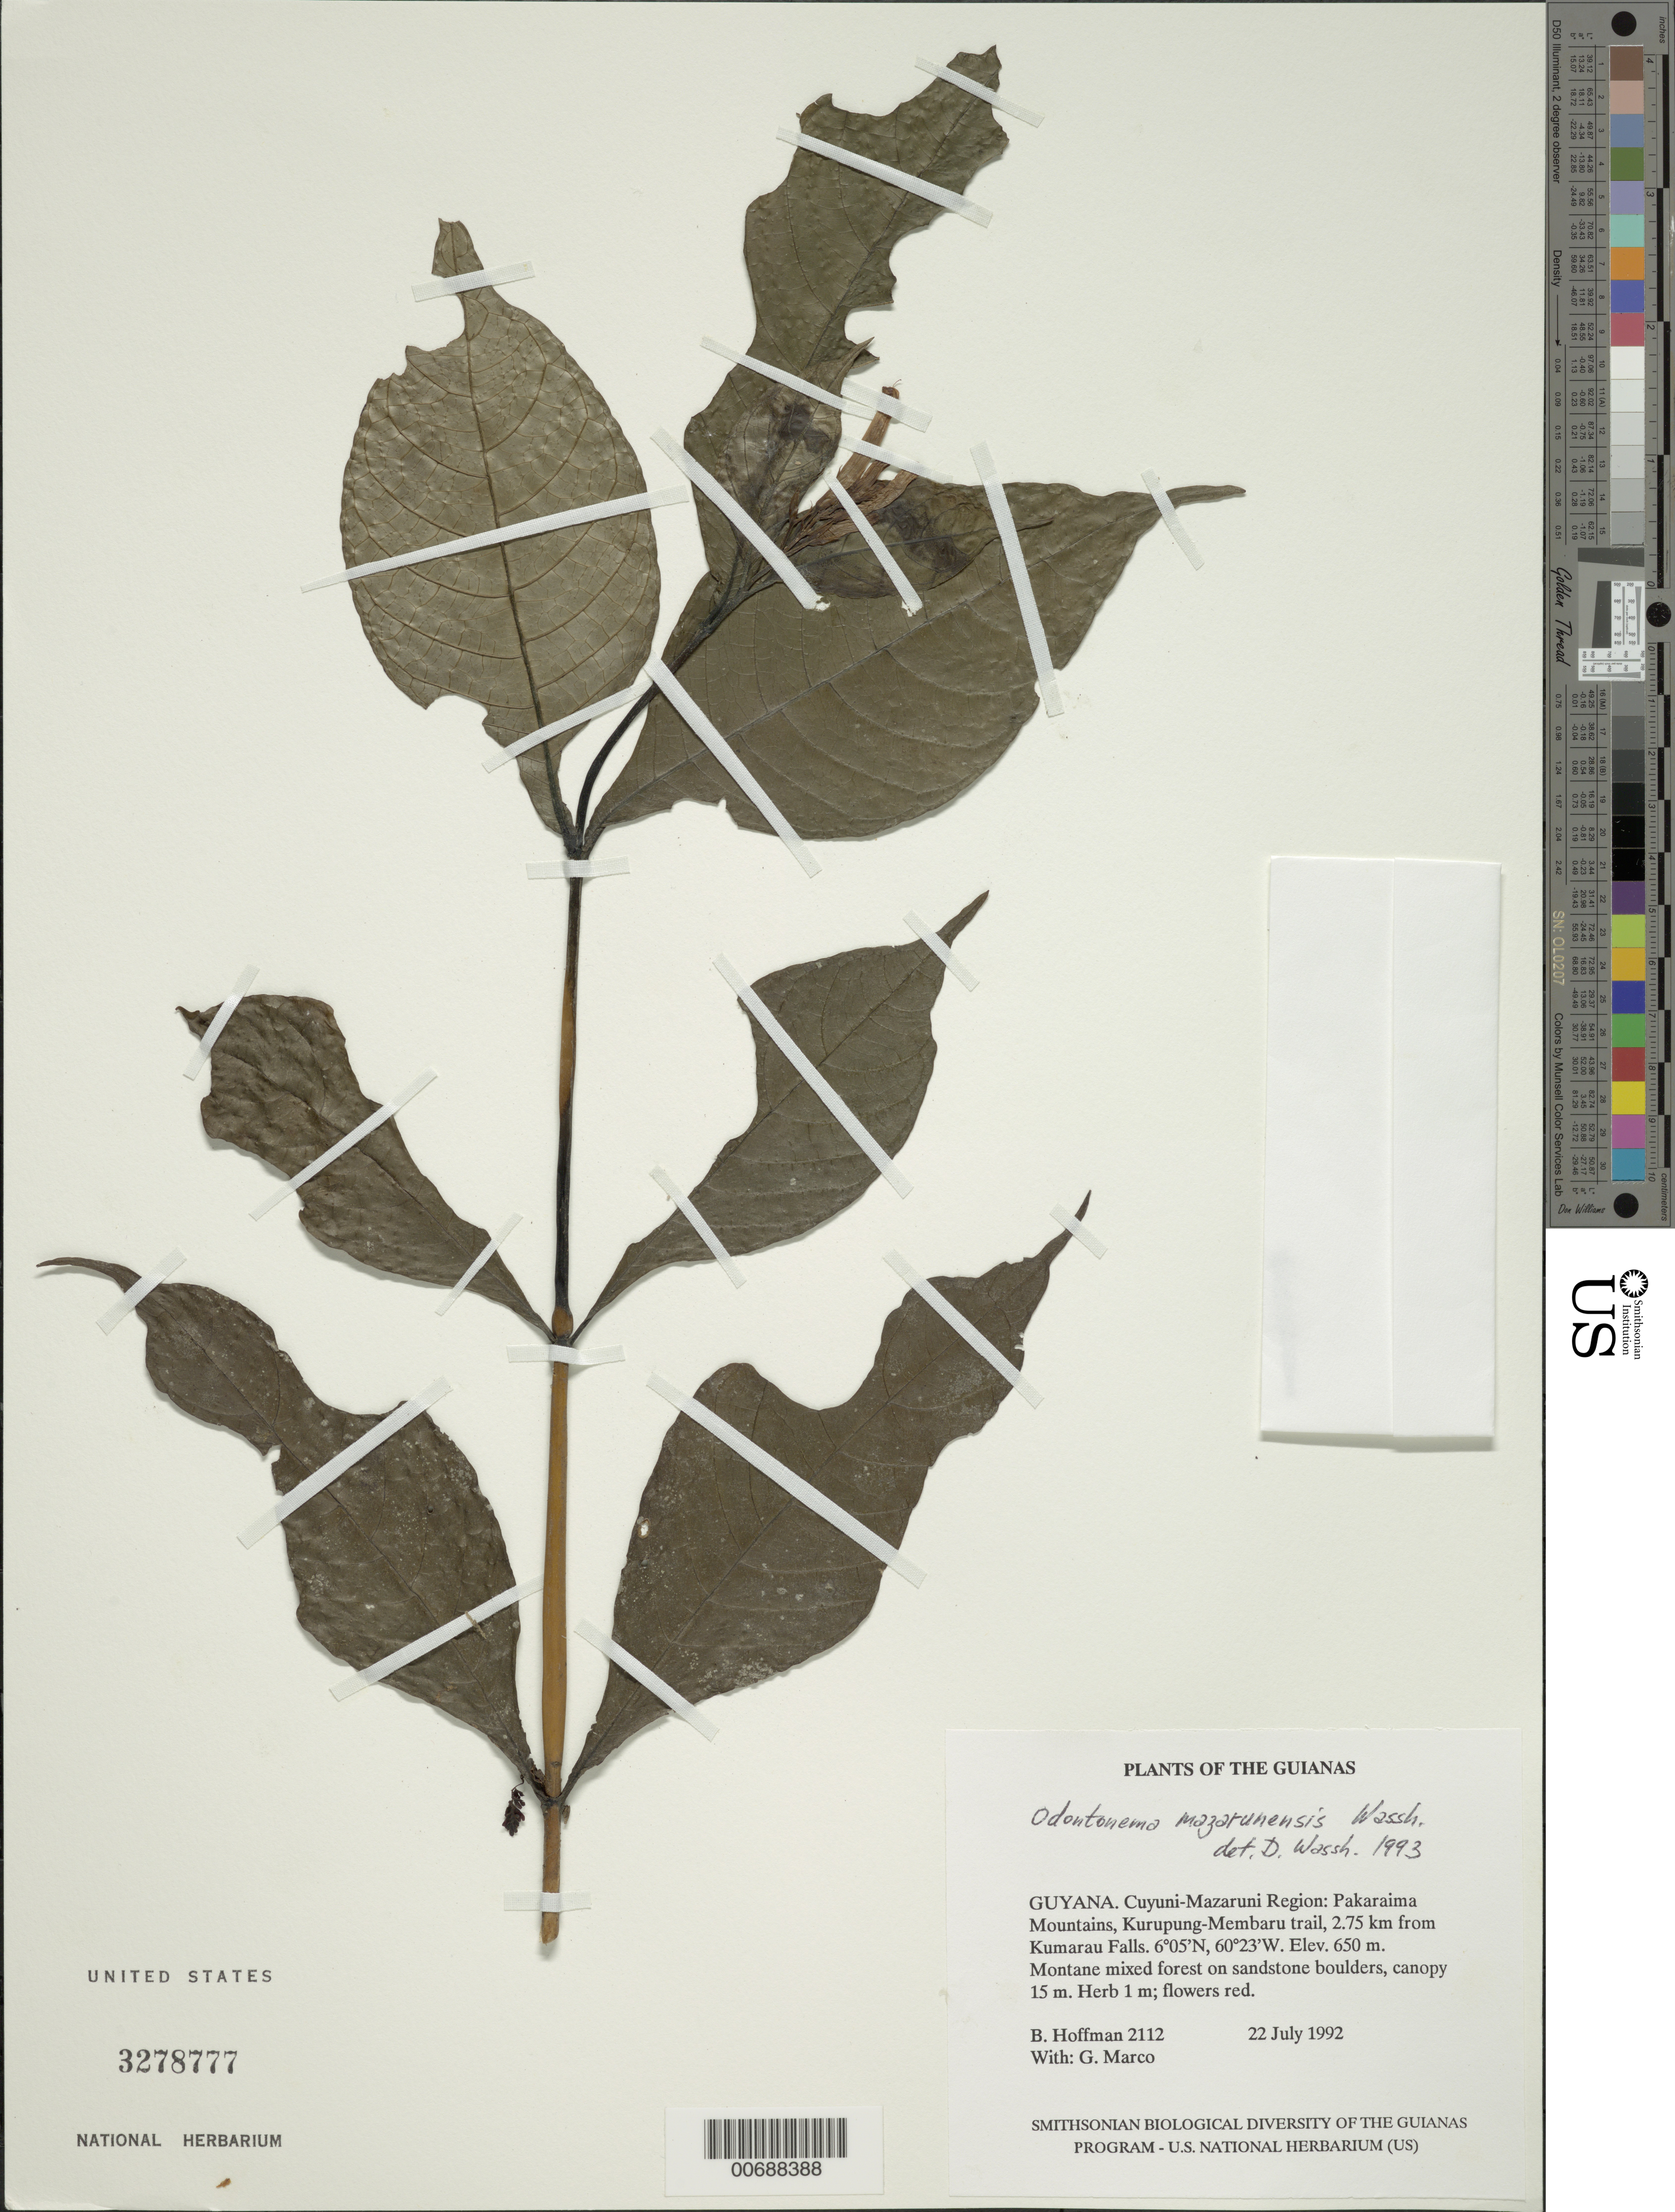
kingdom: Plantae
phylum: Tracheophyta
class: Magnoliopsida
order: Lamiales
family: Acanthaceae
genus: Odontonema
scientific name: Odontonema mazarunensis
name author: Wassh.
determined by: Wasshausen, Dieter C., (BOT), Smithsonian Institution - National Museum of Natural History (UNITED STATES)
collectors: B. Hoffman & G. Marco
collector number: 2112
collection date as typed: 22 July 1992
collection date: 1992-07-22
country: Guyana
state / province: Cuyuni-Mazaruni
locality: Pakaraima Mountains, Kurupung-Membaru trail, 2.75 km WSW from Kumarau Falls on Kurupung River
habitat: Montane mixed forest on sandstone boulders, canopy 15 m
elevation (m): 650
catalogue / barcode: US 3278777